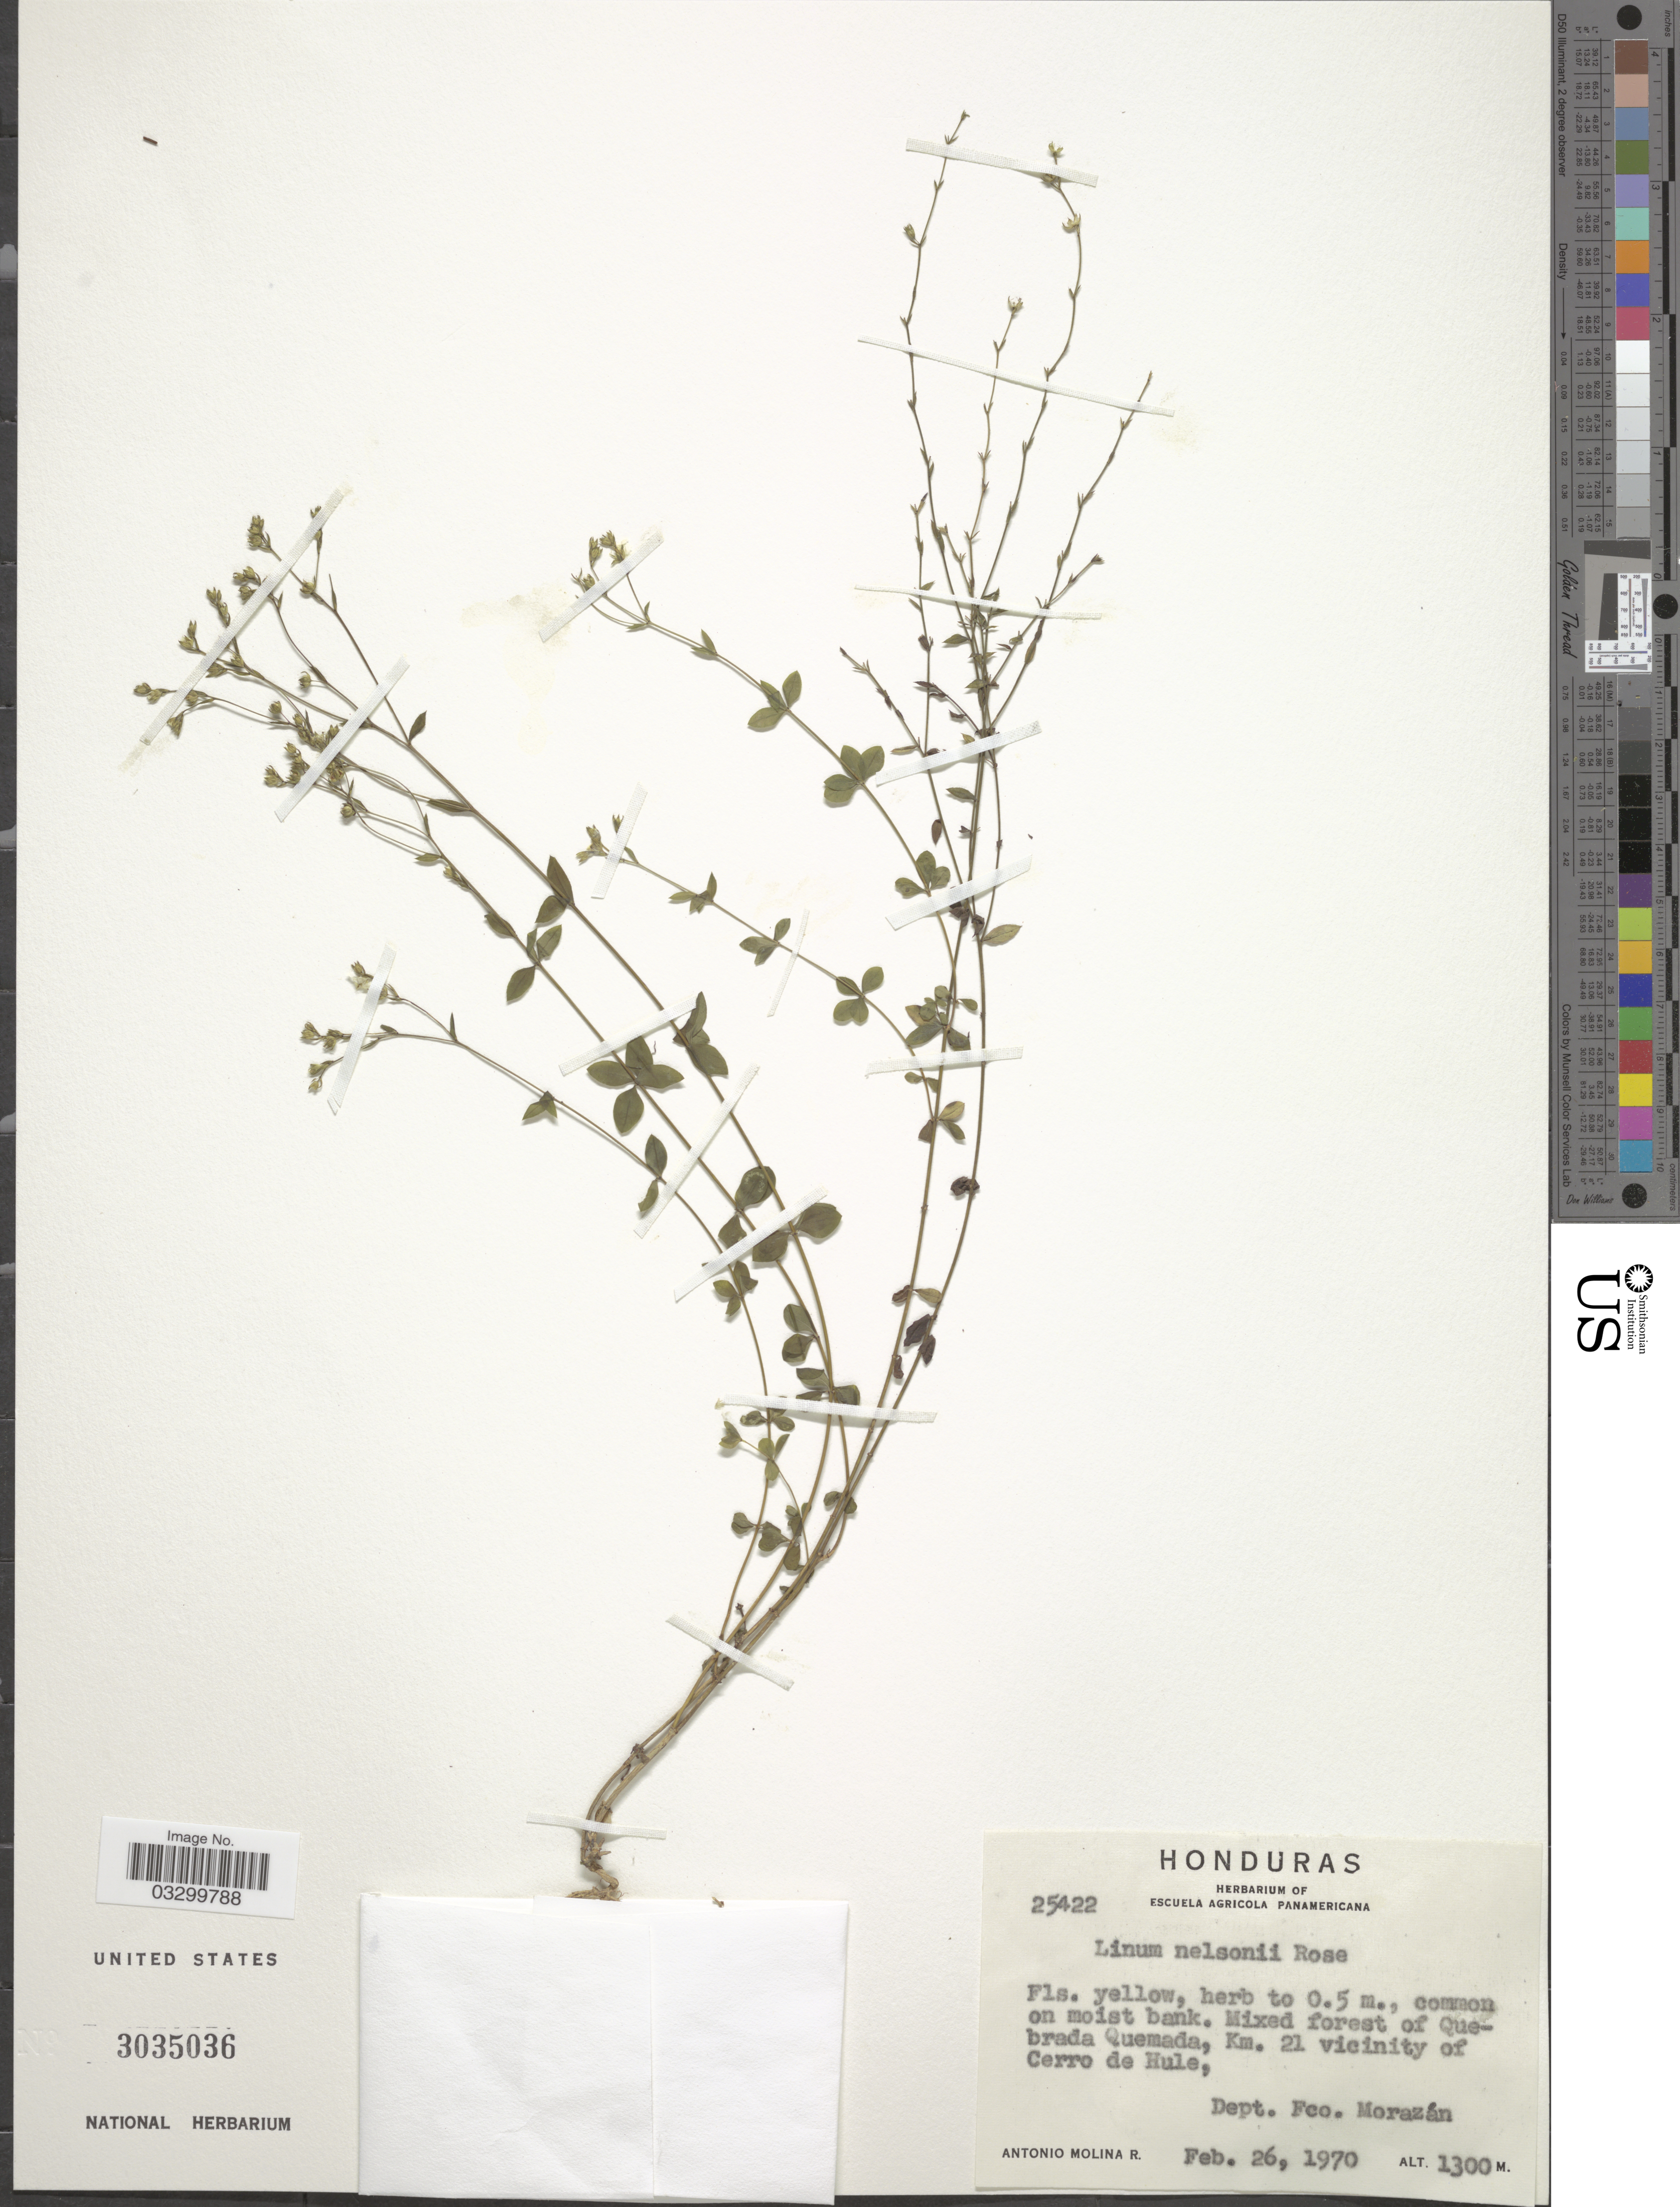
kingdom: Plantae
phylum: Tracheophyta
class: Magnoliopsida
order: Malpighiales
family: Linaceae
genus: Linum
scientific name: Linum nelsonii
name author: Rose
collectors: A. Molina R.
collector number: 25422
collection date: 1970-02-26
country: Honduras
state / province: Fco. Morazán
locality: Mixed forest of Quebrada Quemada, Km. 21 vicinity of Cerro de Hule. Dept. Fco. Morazán.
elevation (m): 1300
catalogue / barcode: US 3035036